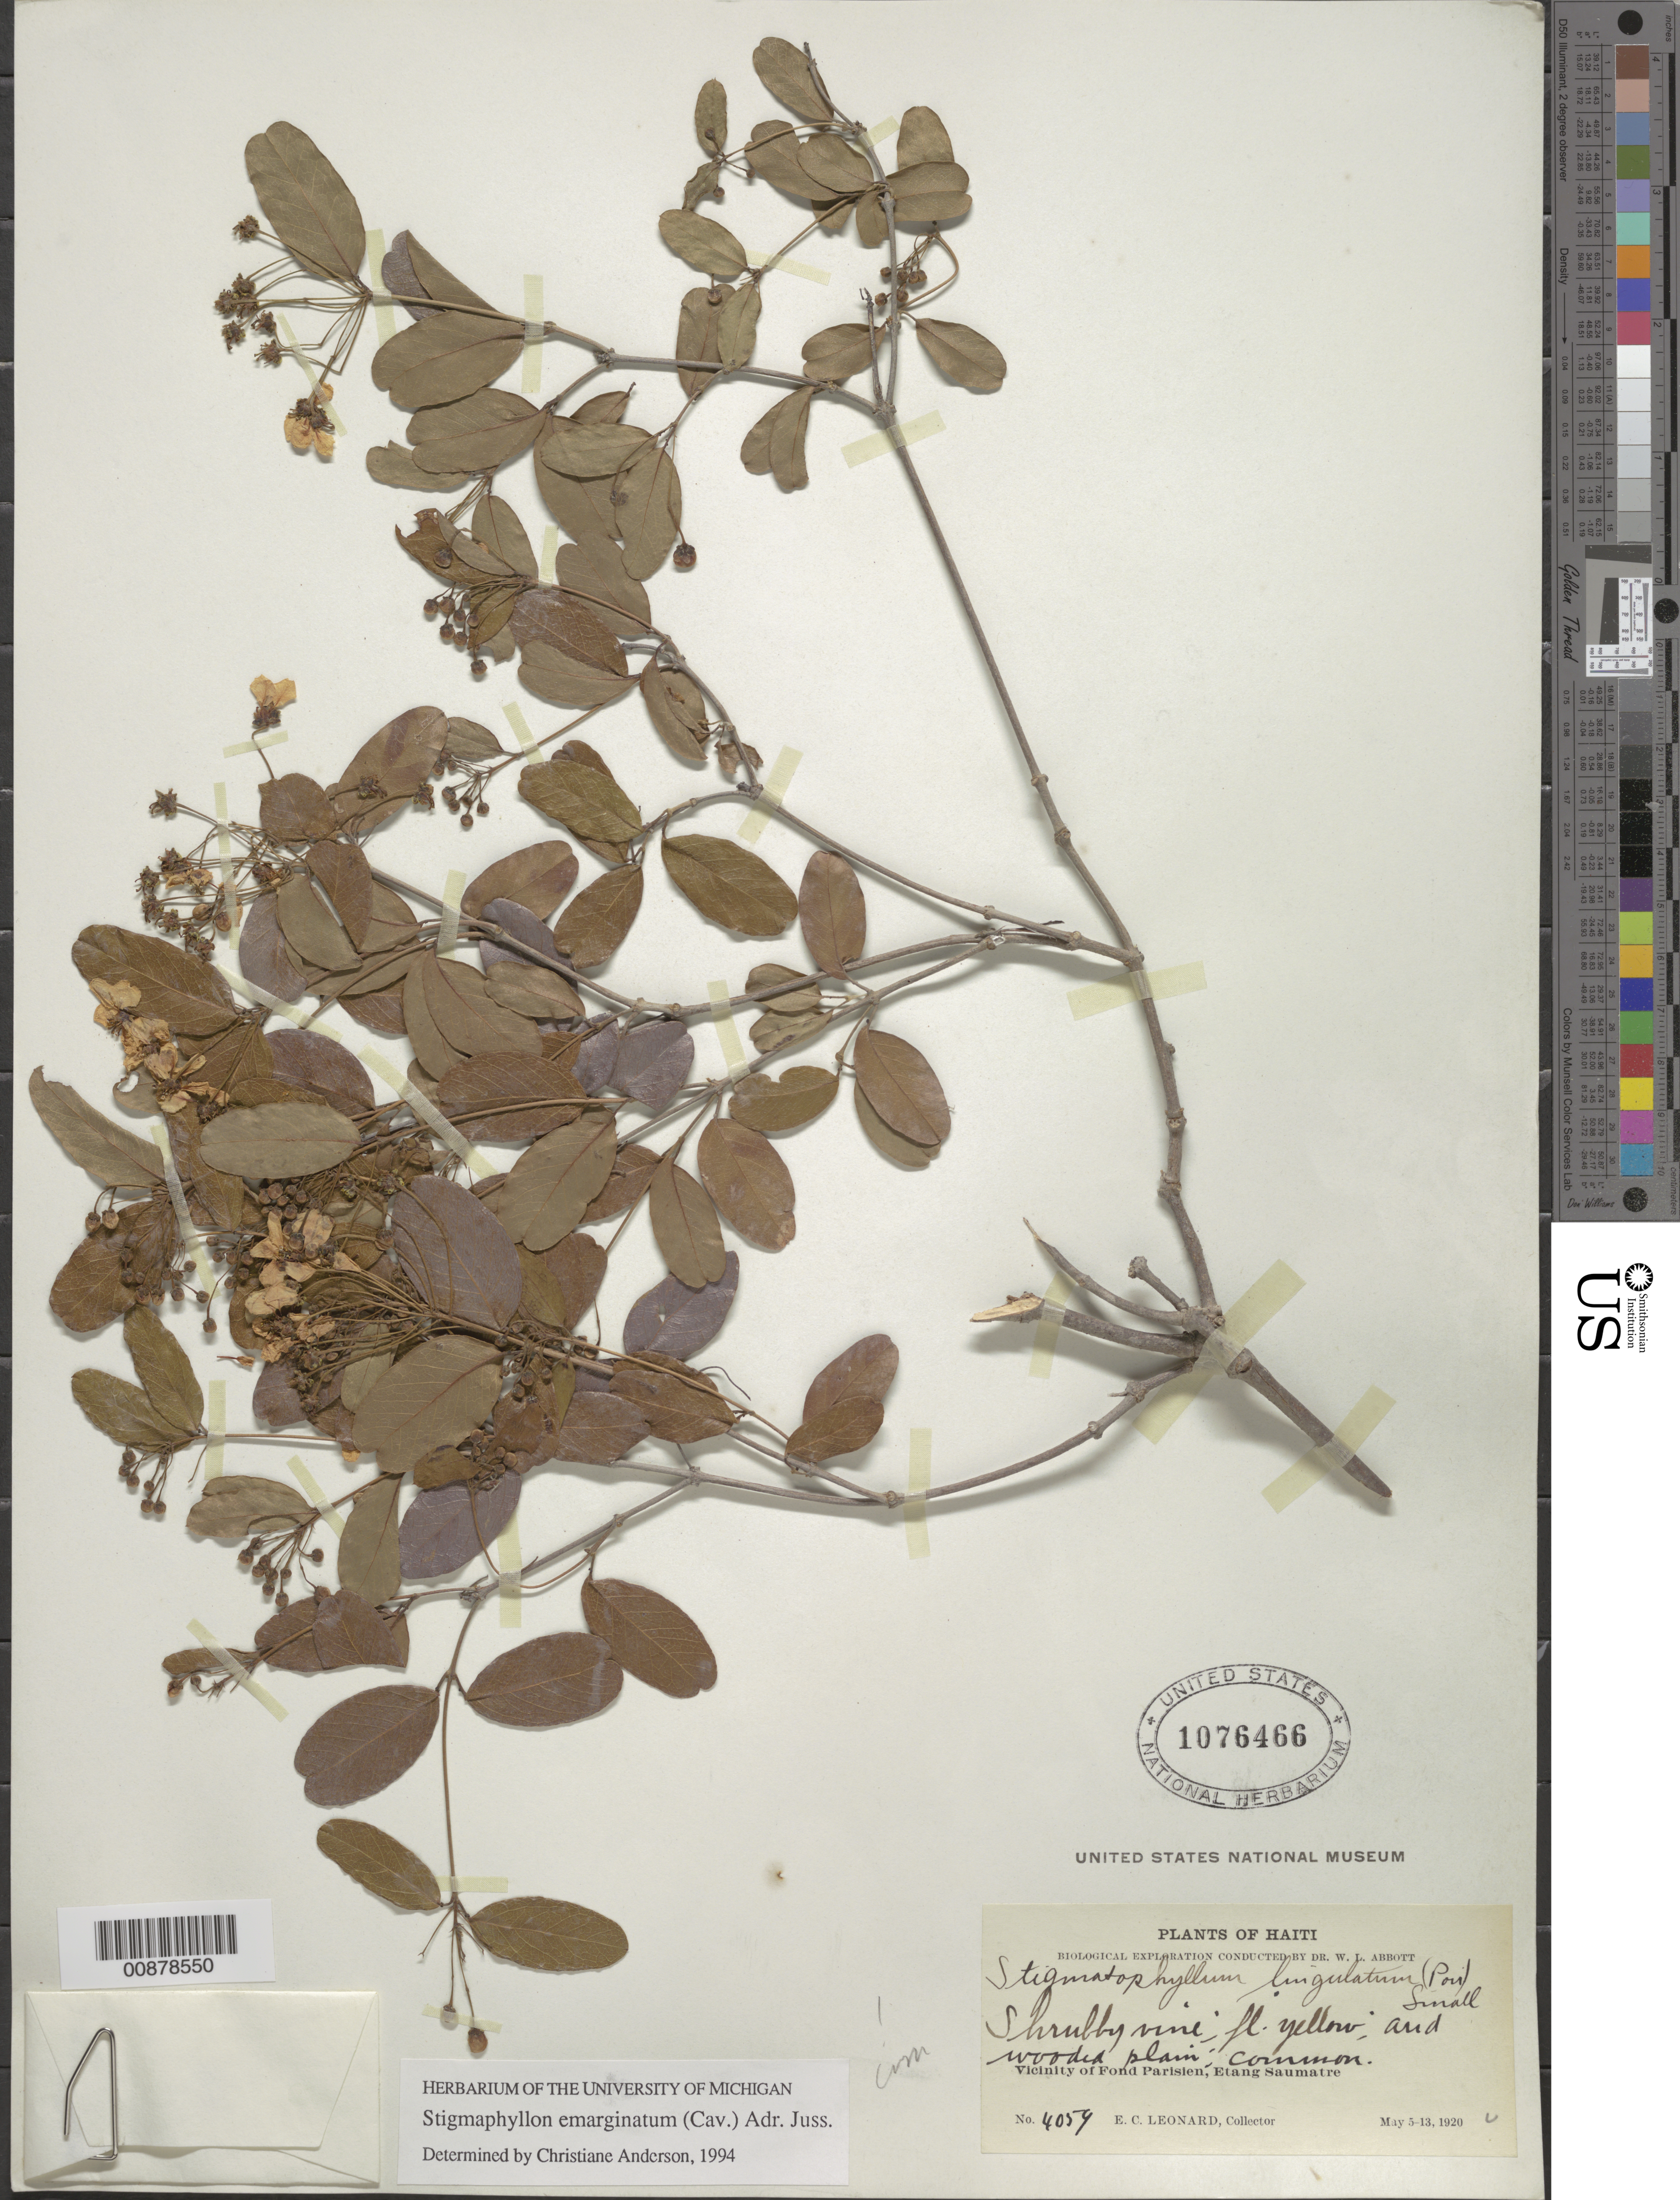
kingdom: Plantae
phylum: Tracheophyta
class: Magnoliopsida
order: Malpighiales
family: Malpighiaceae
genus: Stigmaphyllon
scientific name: Stigmaphyllon emarginatum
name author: (Cav.) A. Juss.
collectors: E. C. Leonard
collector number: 4059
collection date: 1920-05-05/1920-05-13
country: Haiti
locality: Vicinity of Fond Parisien, Etang Saumatre.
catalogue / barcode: US 1076466